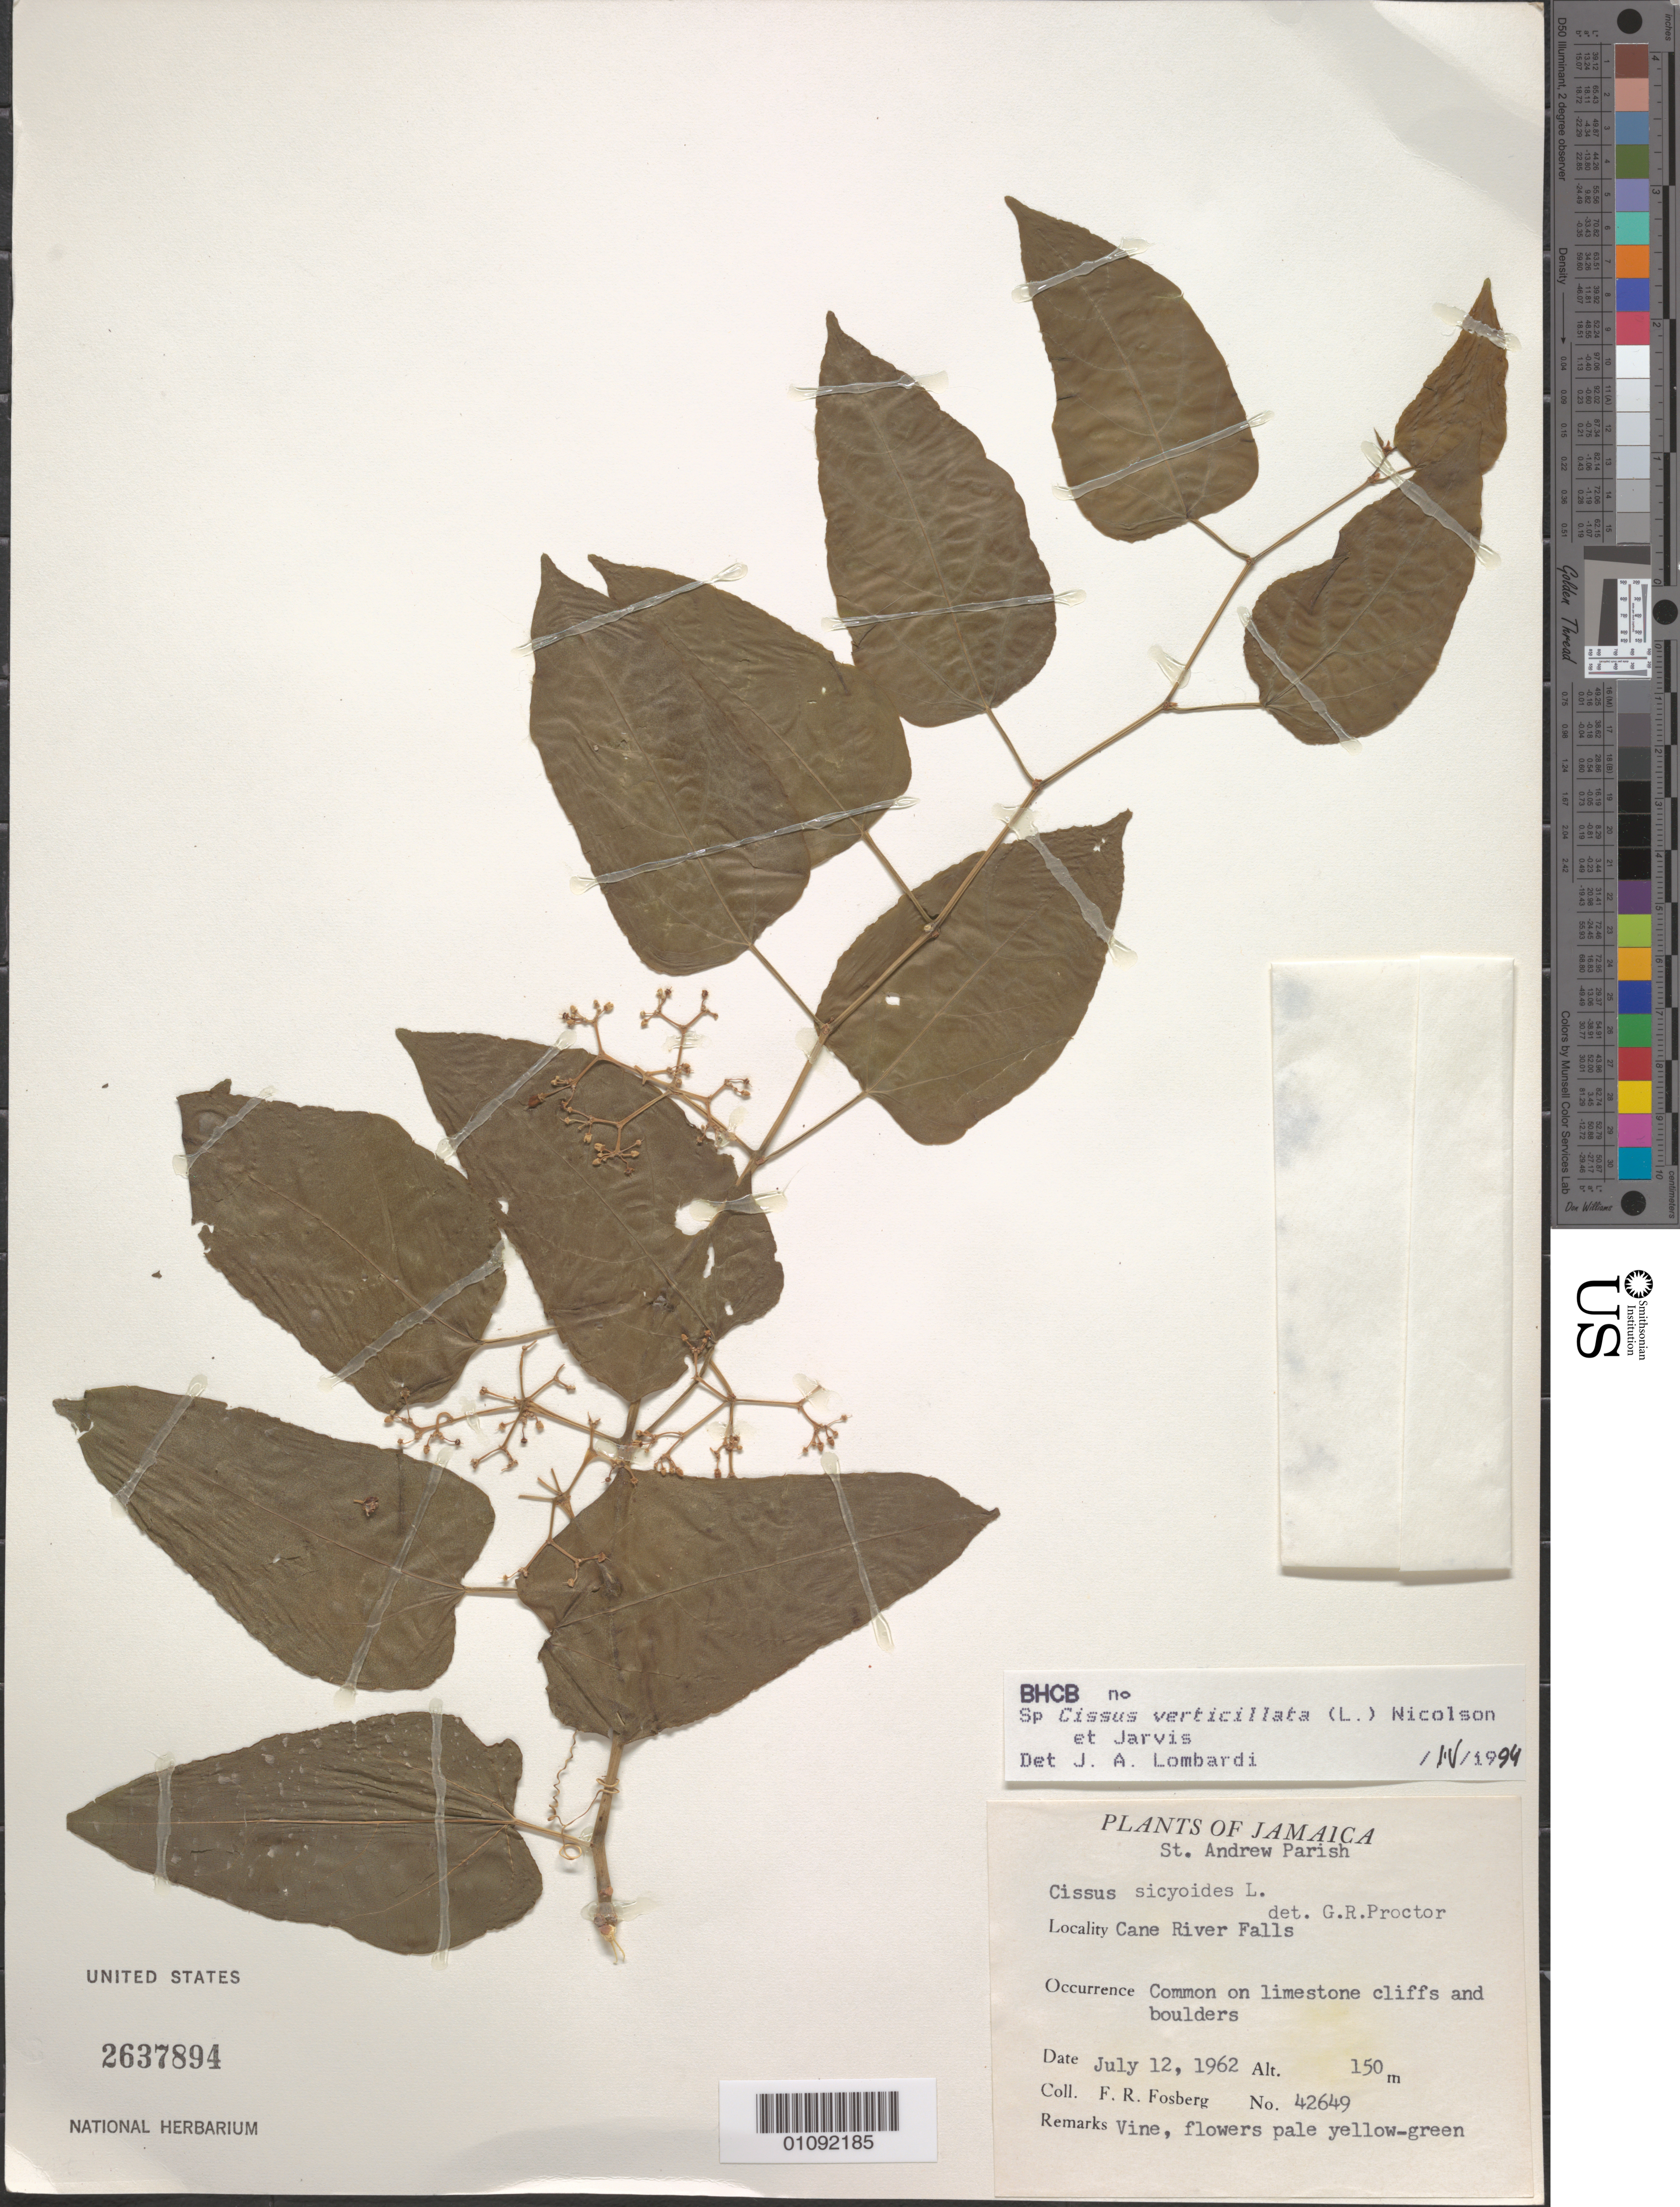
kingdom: Plantae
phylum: Tracheophyta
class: Magnoliopsida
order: Vitales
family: Vitaceae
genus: Cissus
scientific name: Cissus verticillata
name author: (L.) Nicolson & C.E. Jarvis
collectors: F. R. Fosberg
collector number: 42649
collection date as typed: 12 Jul 1962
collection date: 1962-07-12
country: Jamaica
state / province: Saint Andrew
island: Jamaica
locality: Cane River Falls, St. Andrew Parish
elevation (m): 150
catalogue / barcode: US 2637894